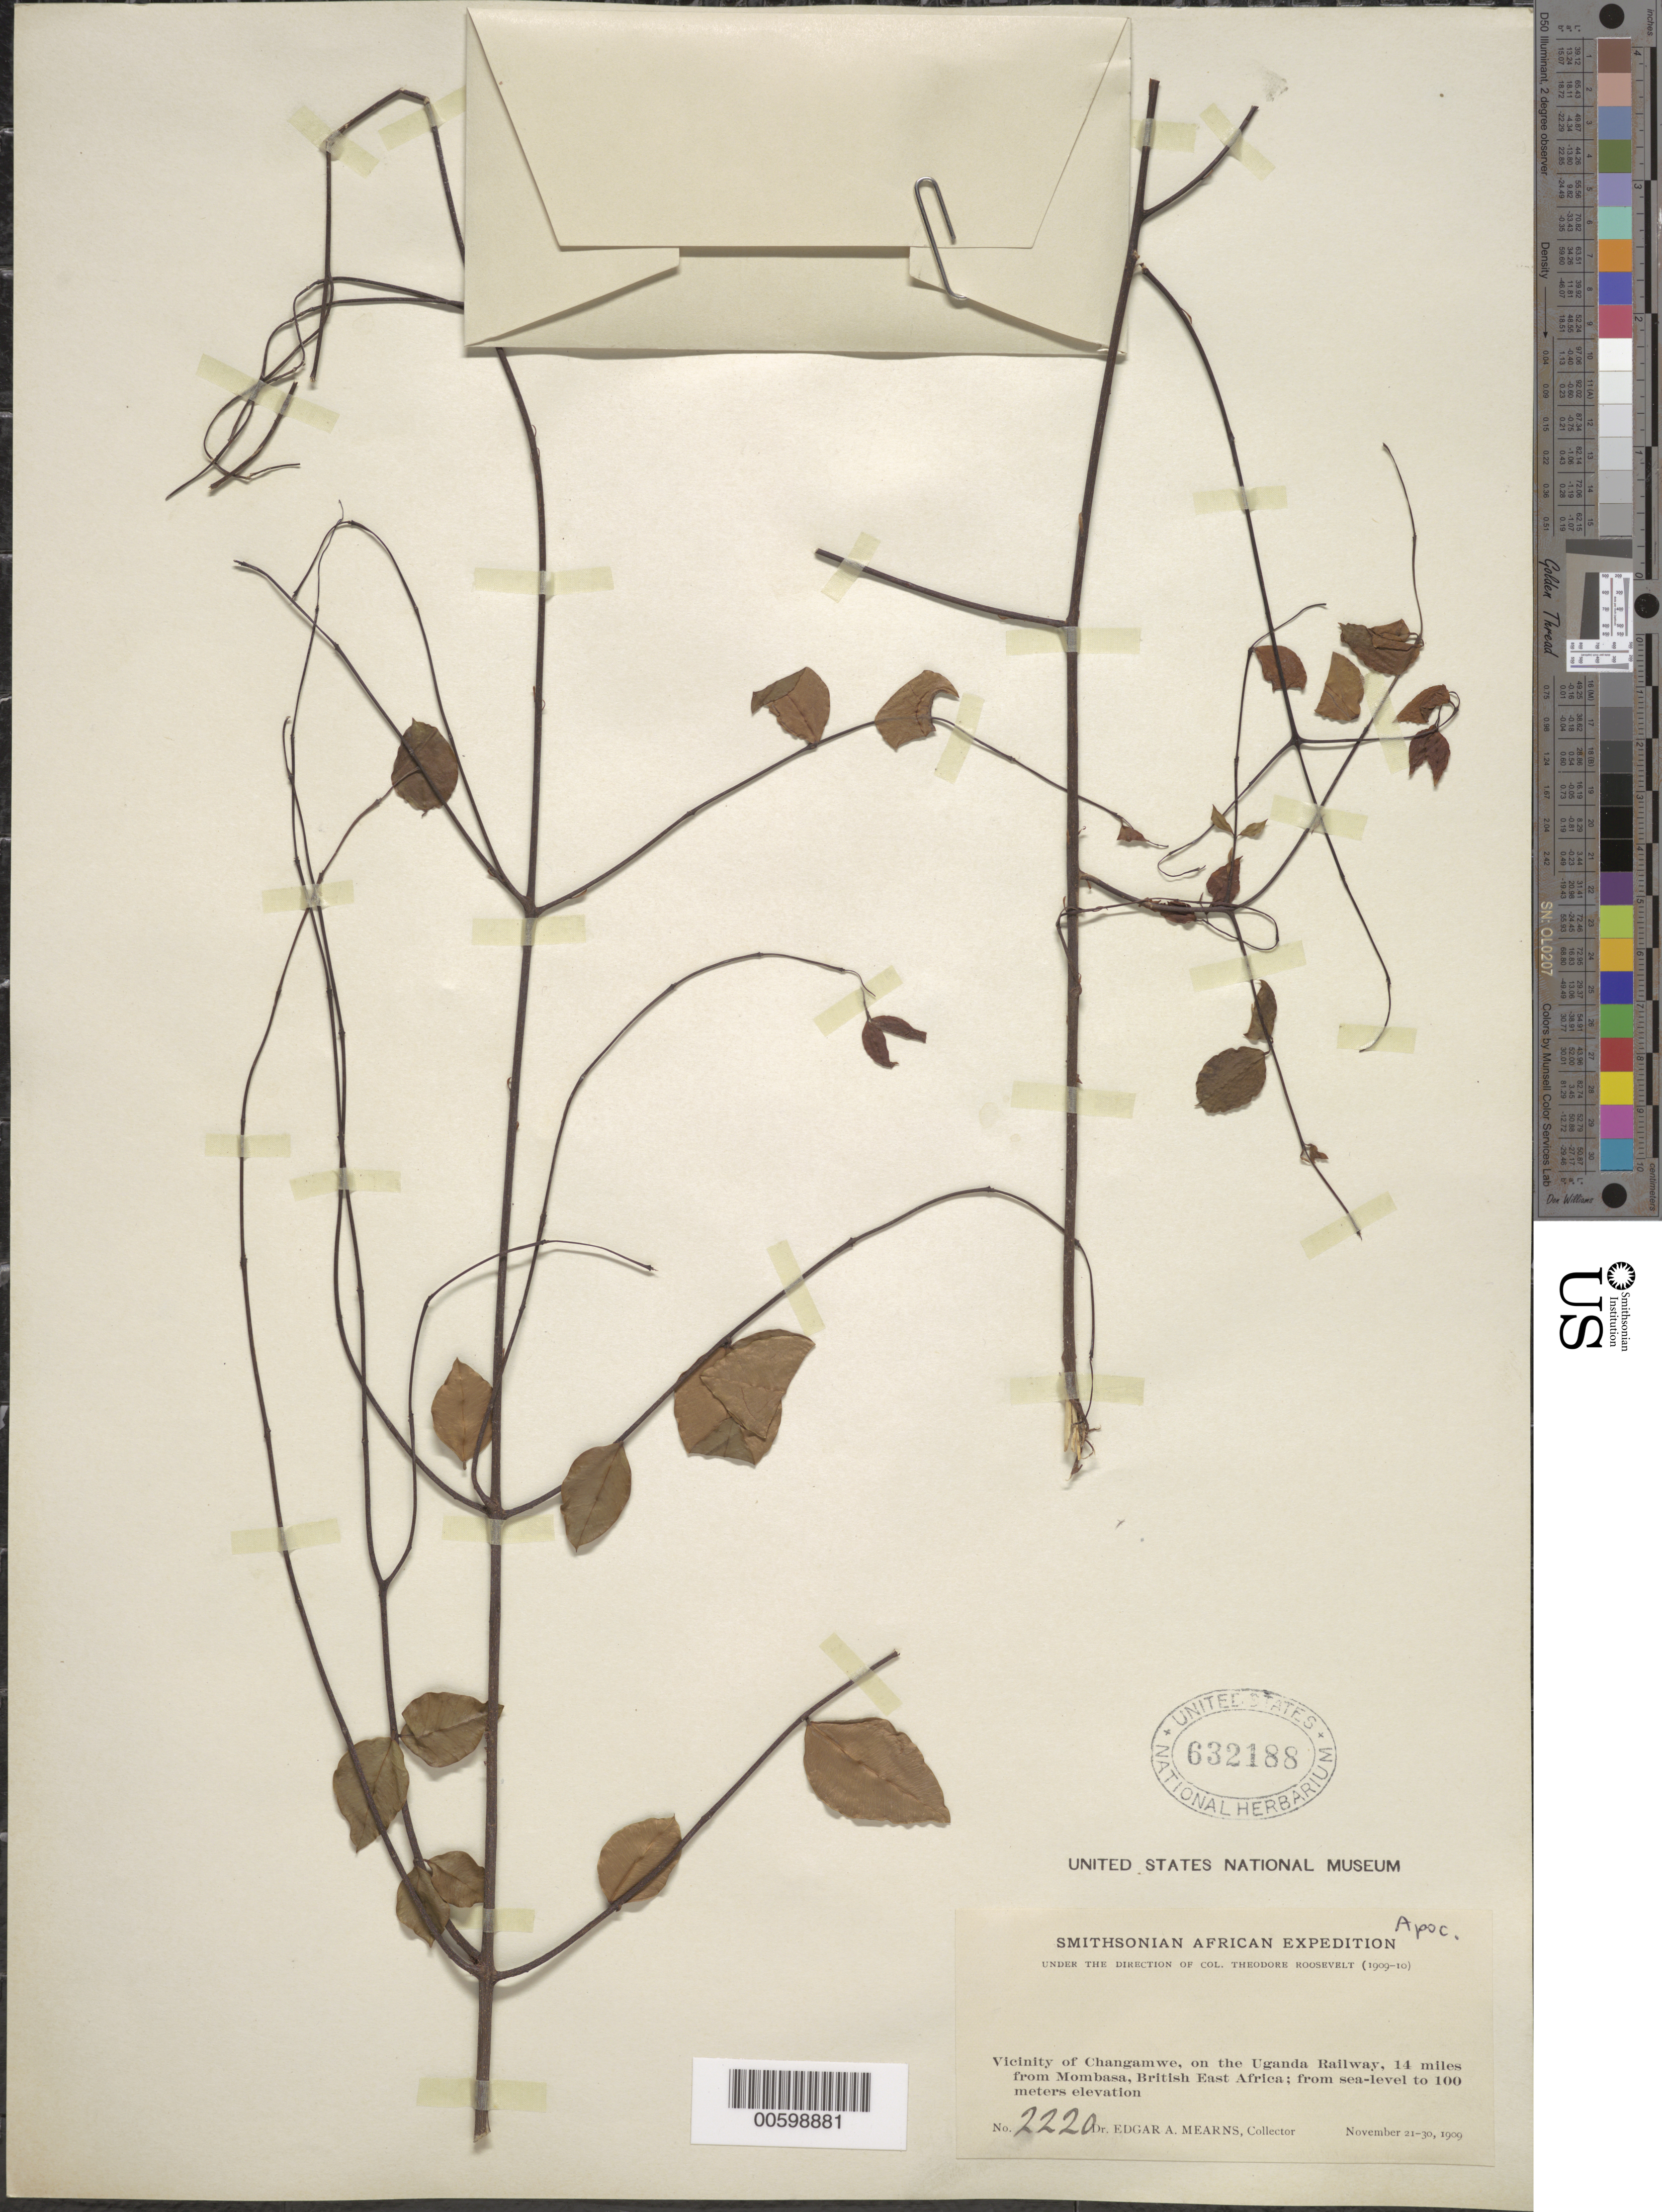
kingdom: Plantae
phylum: Tracheophyta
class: Magnoliopsida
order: Gentianales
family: Apocynaceae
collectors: E. A. Mearns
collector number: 2220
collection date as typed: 21 Oct 1909 to 30 Oct 1909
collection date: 1909-10-21/1909-10-30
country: Kenya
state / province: Mombasa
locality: Vicinity of Changamwe, on the Uganda Railway, 14 miles from Mombasa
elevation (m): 100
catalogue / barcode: US 632188